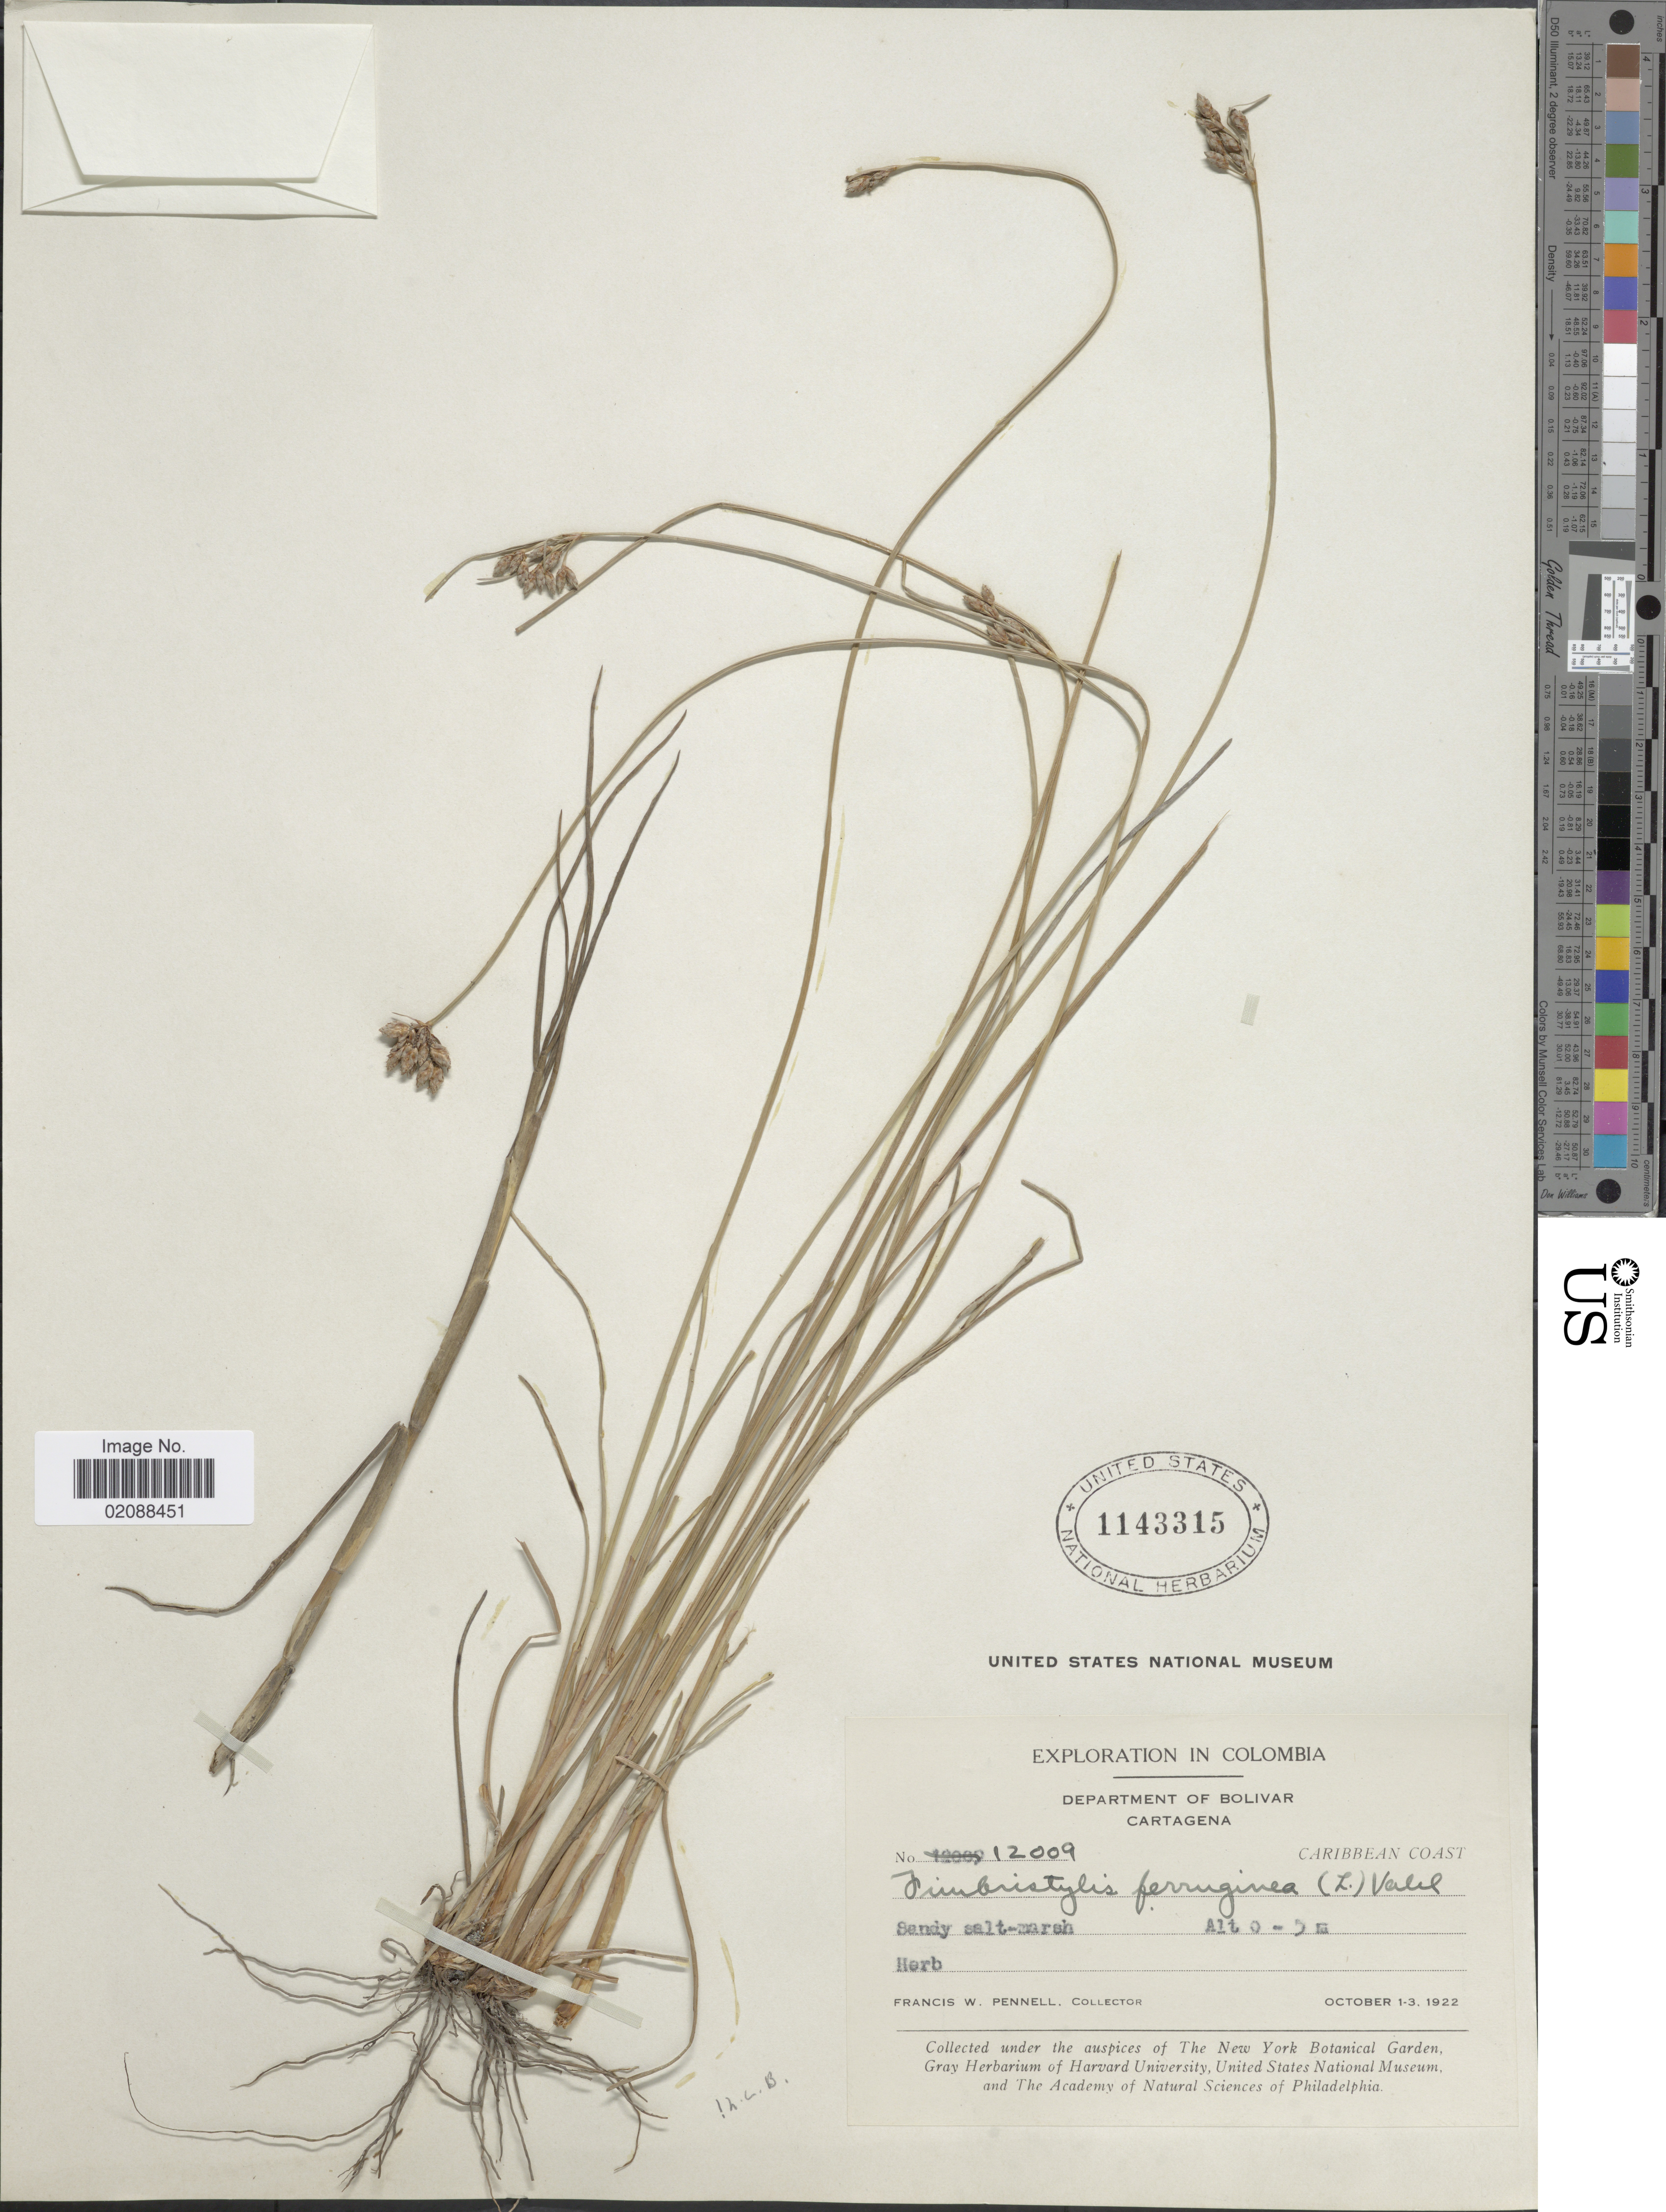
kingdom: Plantae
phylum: Tracheophyta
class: Liliopsida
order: Poales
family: Cyperaceae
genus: Fimbristylis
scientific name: Fimbristylis ferruginea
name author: (L.) Vahl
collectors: F. W. Pennell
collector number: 12009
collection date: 1922-10-01/1922-10-03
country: Colombia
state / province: Bolívar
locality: Cartagena. Caribbean Coast. Sandy salt-marsh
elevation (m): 5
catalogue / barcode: US 1143315